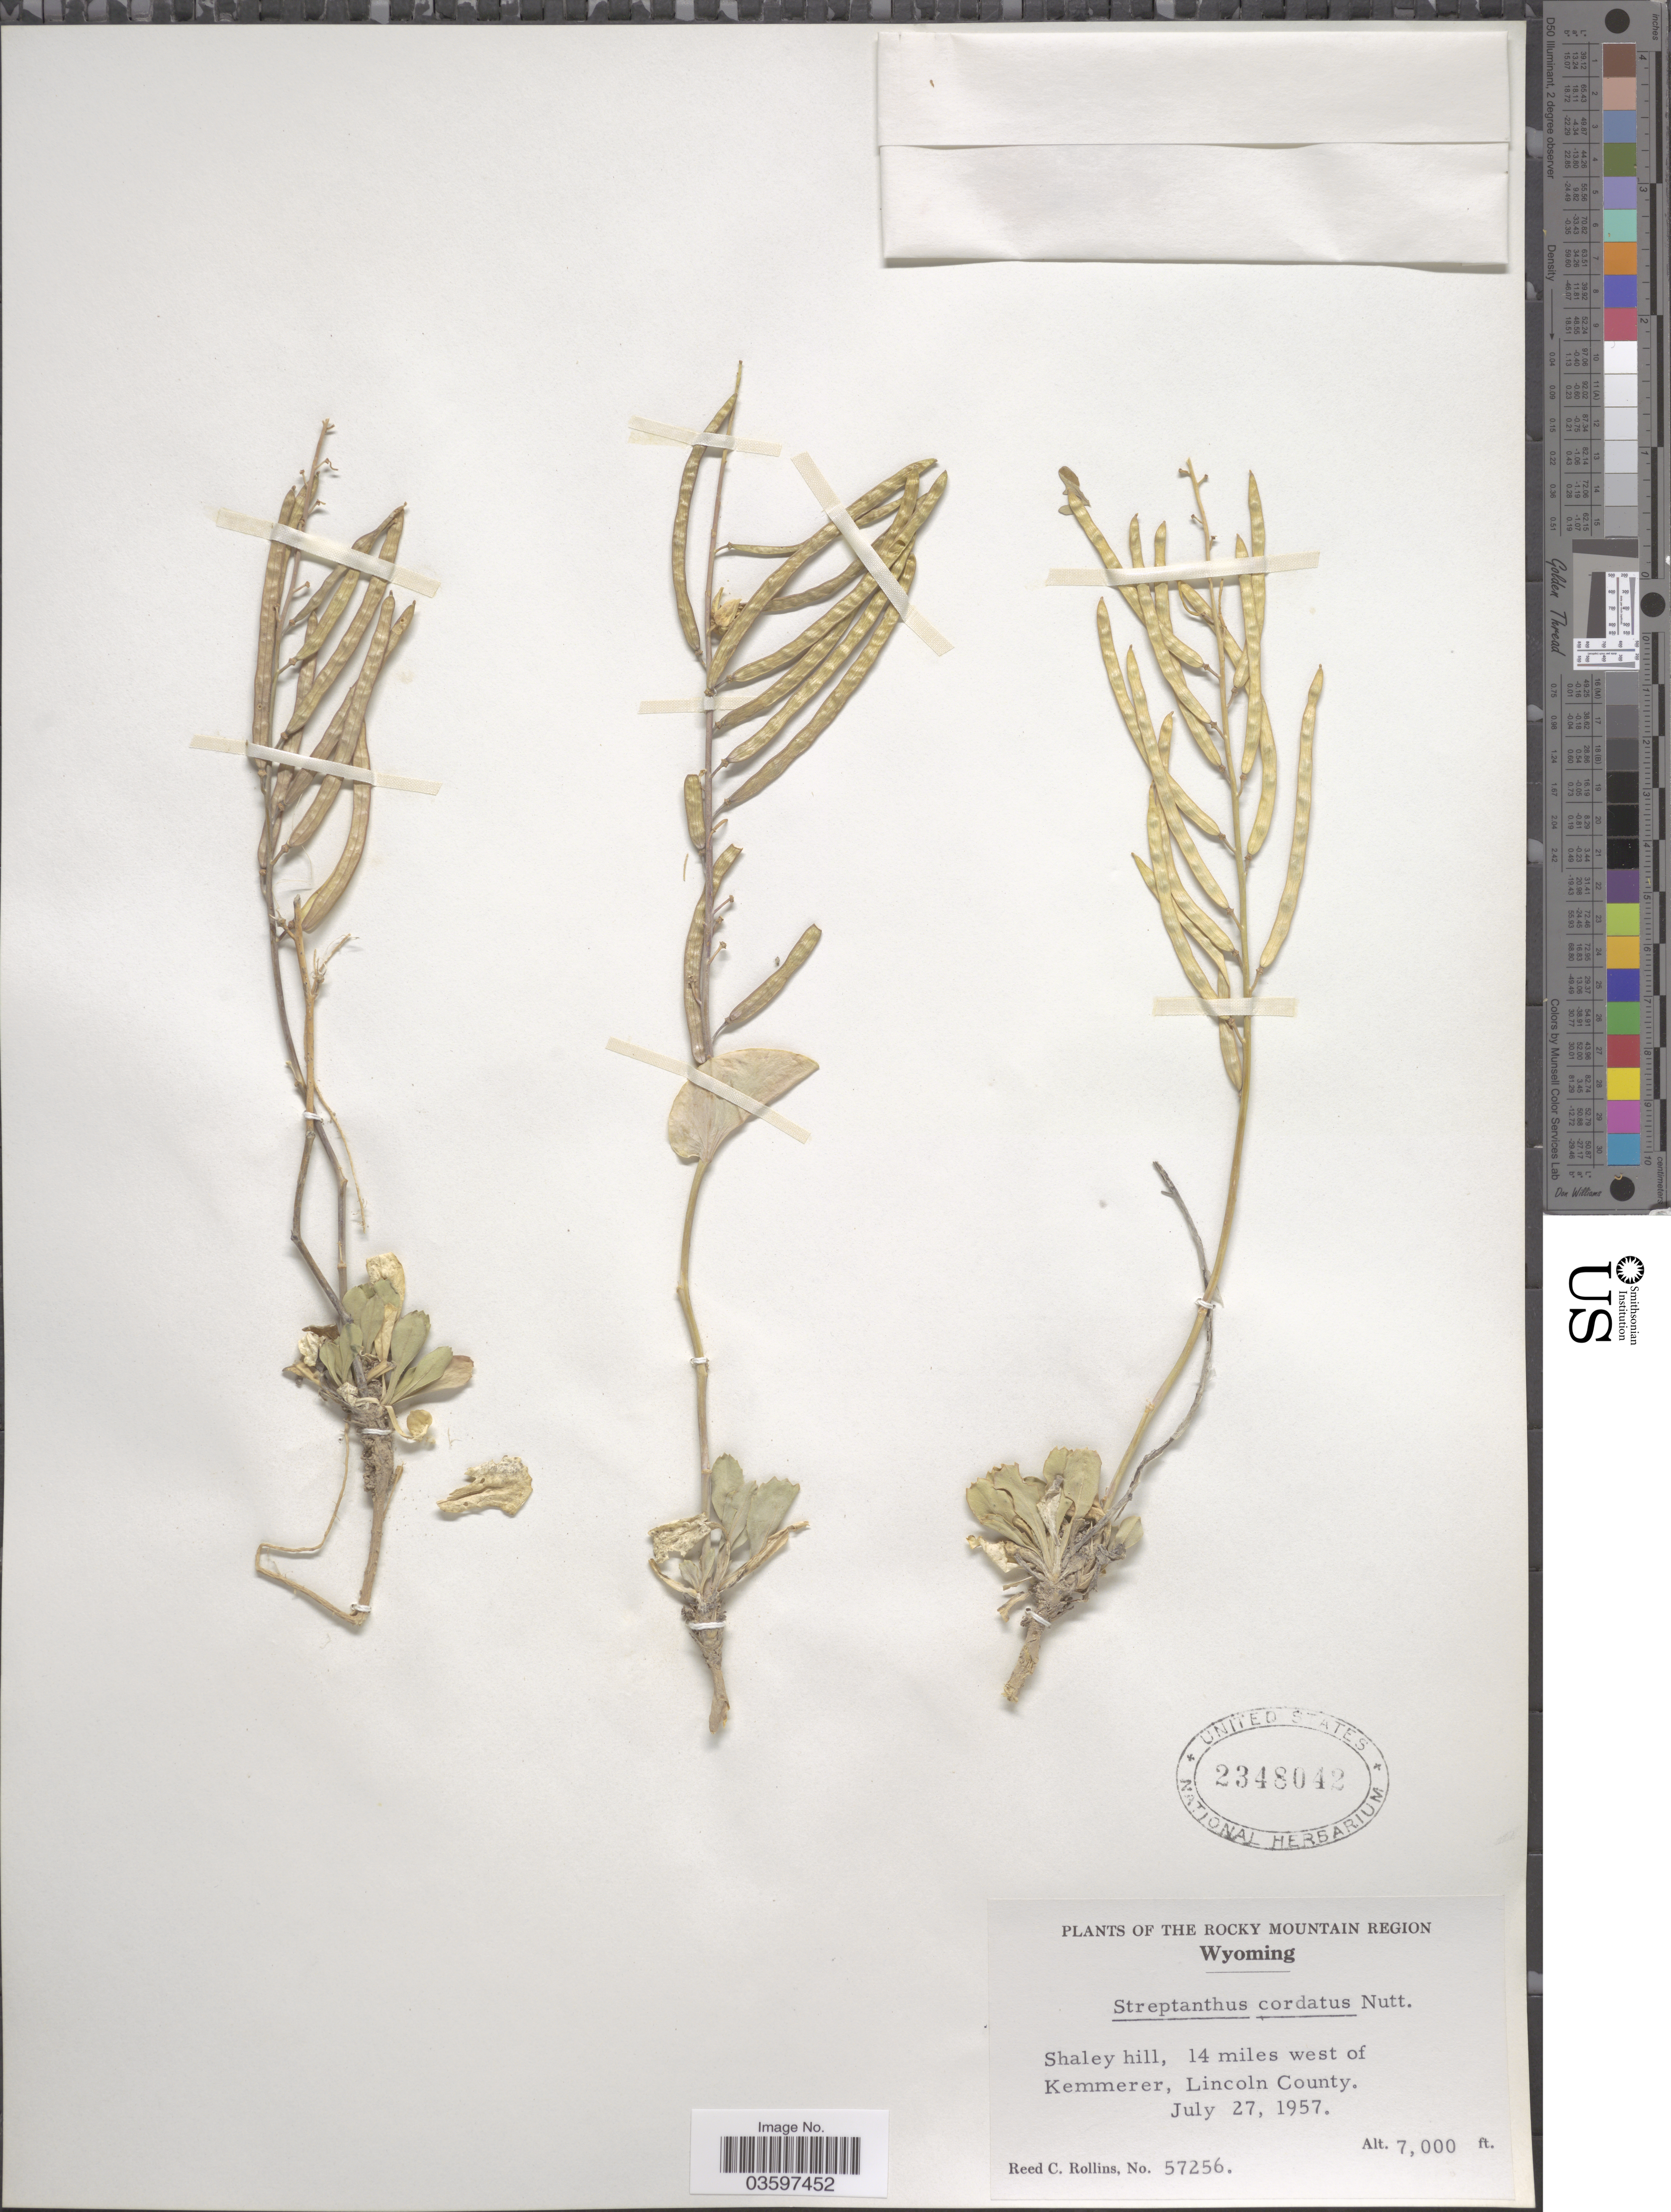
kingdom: Plantae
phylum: Tracheophyta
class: Magnoliopsida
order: Brassicales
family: Brassicaceae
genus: Streptanthus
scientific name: Streptanthus cordatus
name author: Nutt. ex Torr. & A. Gray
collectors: R. C. Rollins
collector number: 57256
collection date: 1957-07-27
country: United States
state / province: Wyoming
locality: The Rocky Mountain Region. Shaley hill, 14 miles west of Kemmerer, Lincoln County.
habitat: shaley hill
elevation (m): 2134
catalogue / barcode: US 2348042